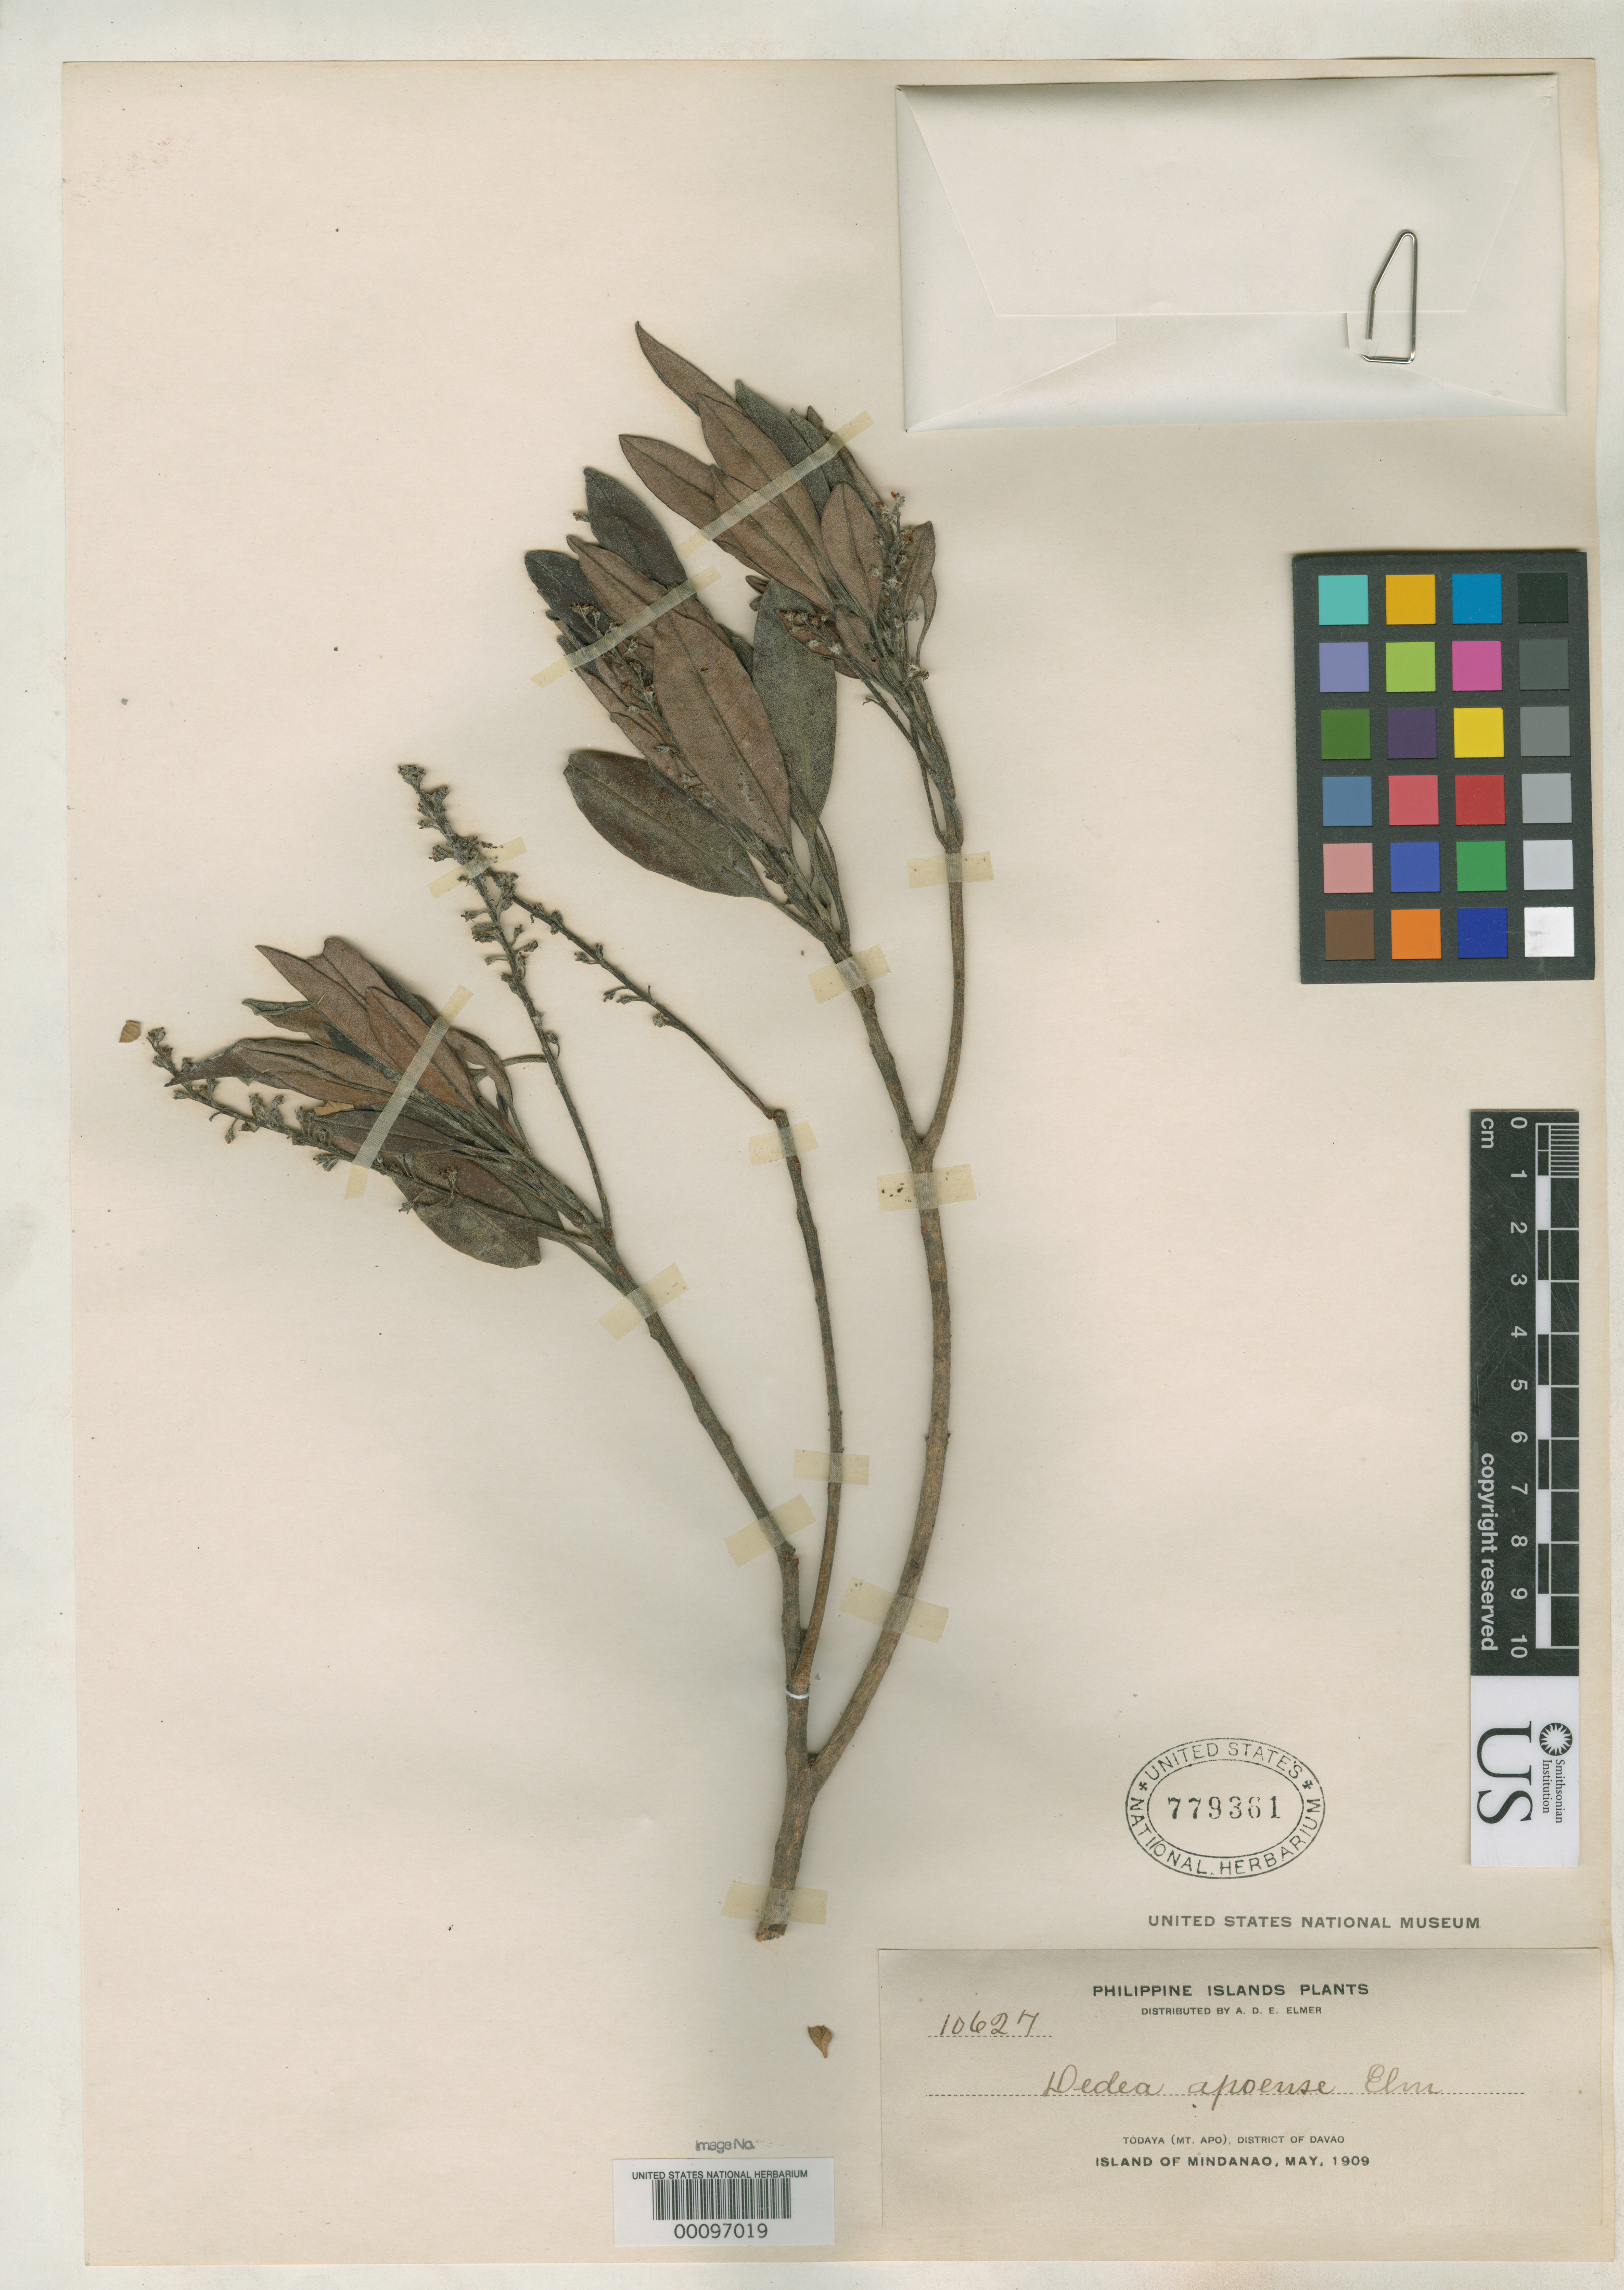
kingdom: Plantae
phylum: Tracheophyta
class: Magnoliopsida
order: Paracryphiales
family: Paracryphiaceae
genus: Dedea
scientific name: Dedea apoense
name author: Elmer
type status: Isosyntype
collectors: A. D. E. Elmer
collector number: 10627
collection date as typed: May 1909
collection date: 1909-05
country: Philippines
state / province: Davao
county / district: Davao del Sur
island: Mindanao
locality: Todaya (Mt. Apo).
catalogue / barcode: US 779361